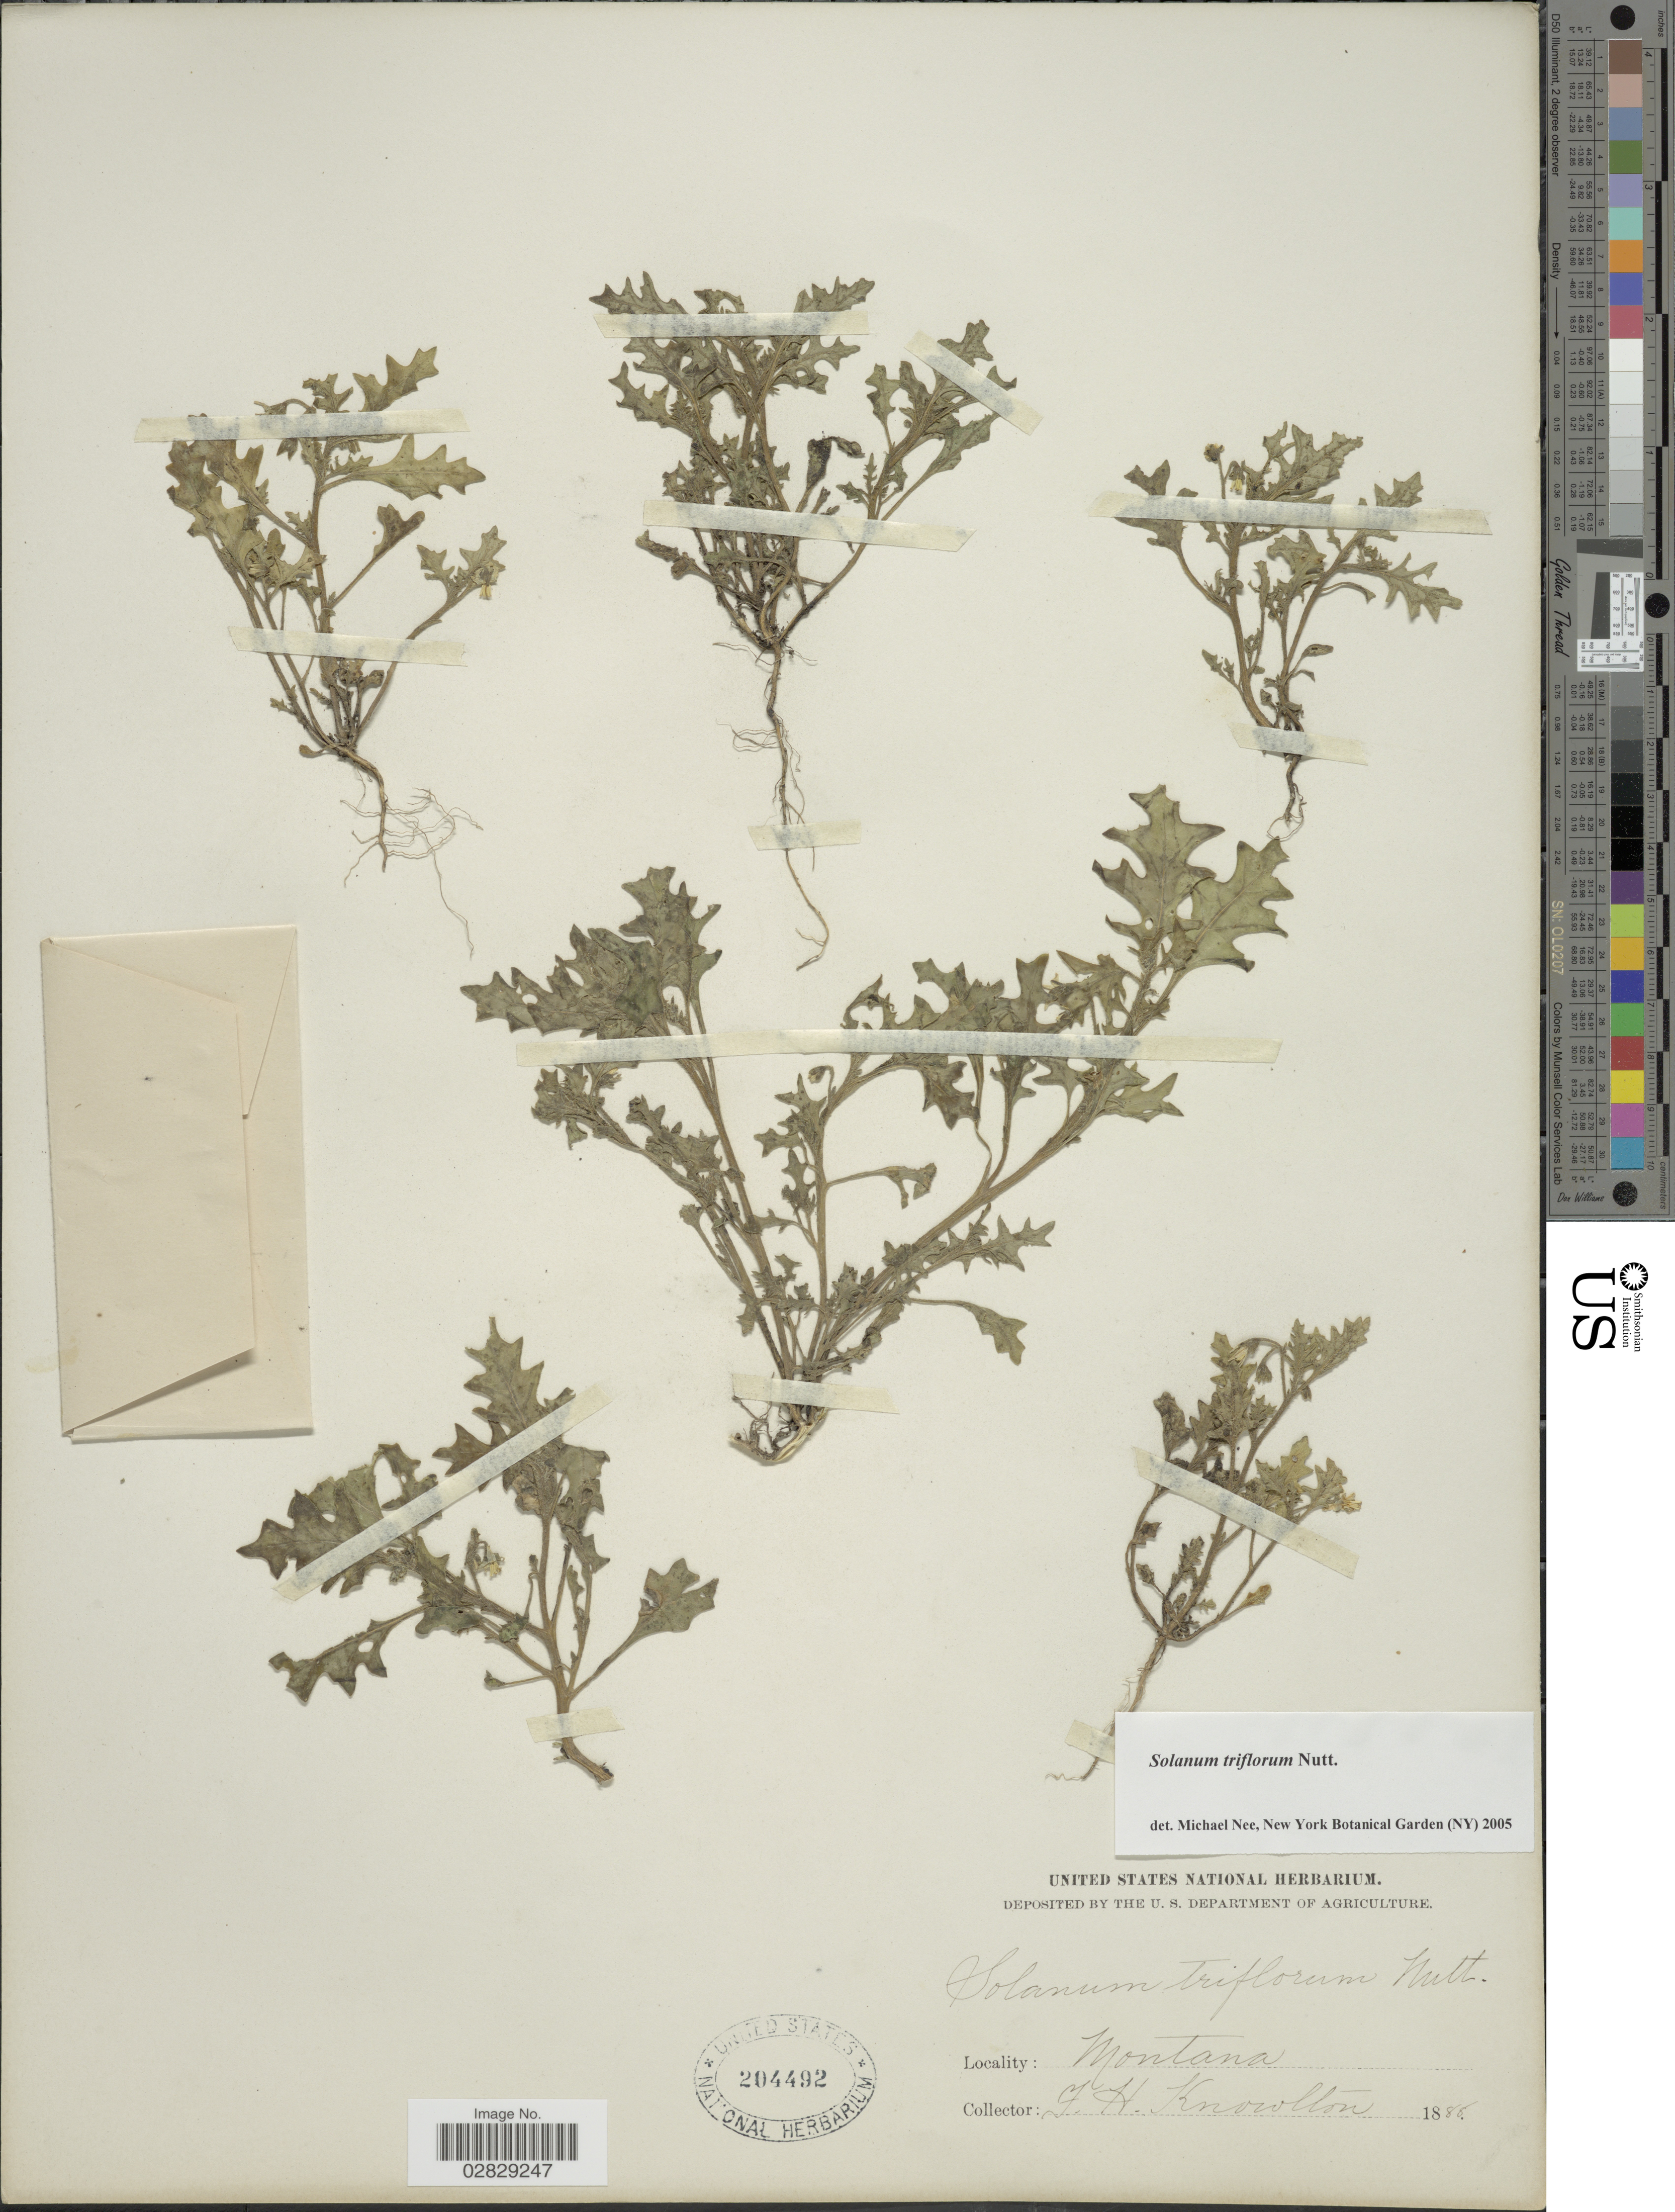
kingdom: Plantae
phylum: Tracheophyta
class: Magnoliopsida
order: Solanales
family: Solanaceae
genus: Solanum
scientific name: Solanum triflorum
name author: Nutt.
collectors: F. H. Knowlton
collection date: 1888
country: United States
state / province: Montana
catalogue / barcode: US 204492